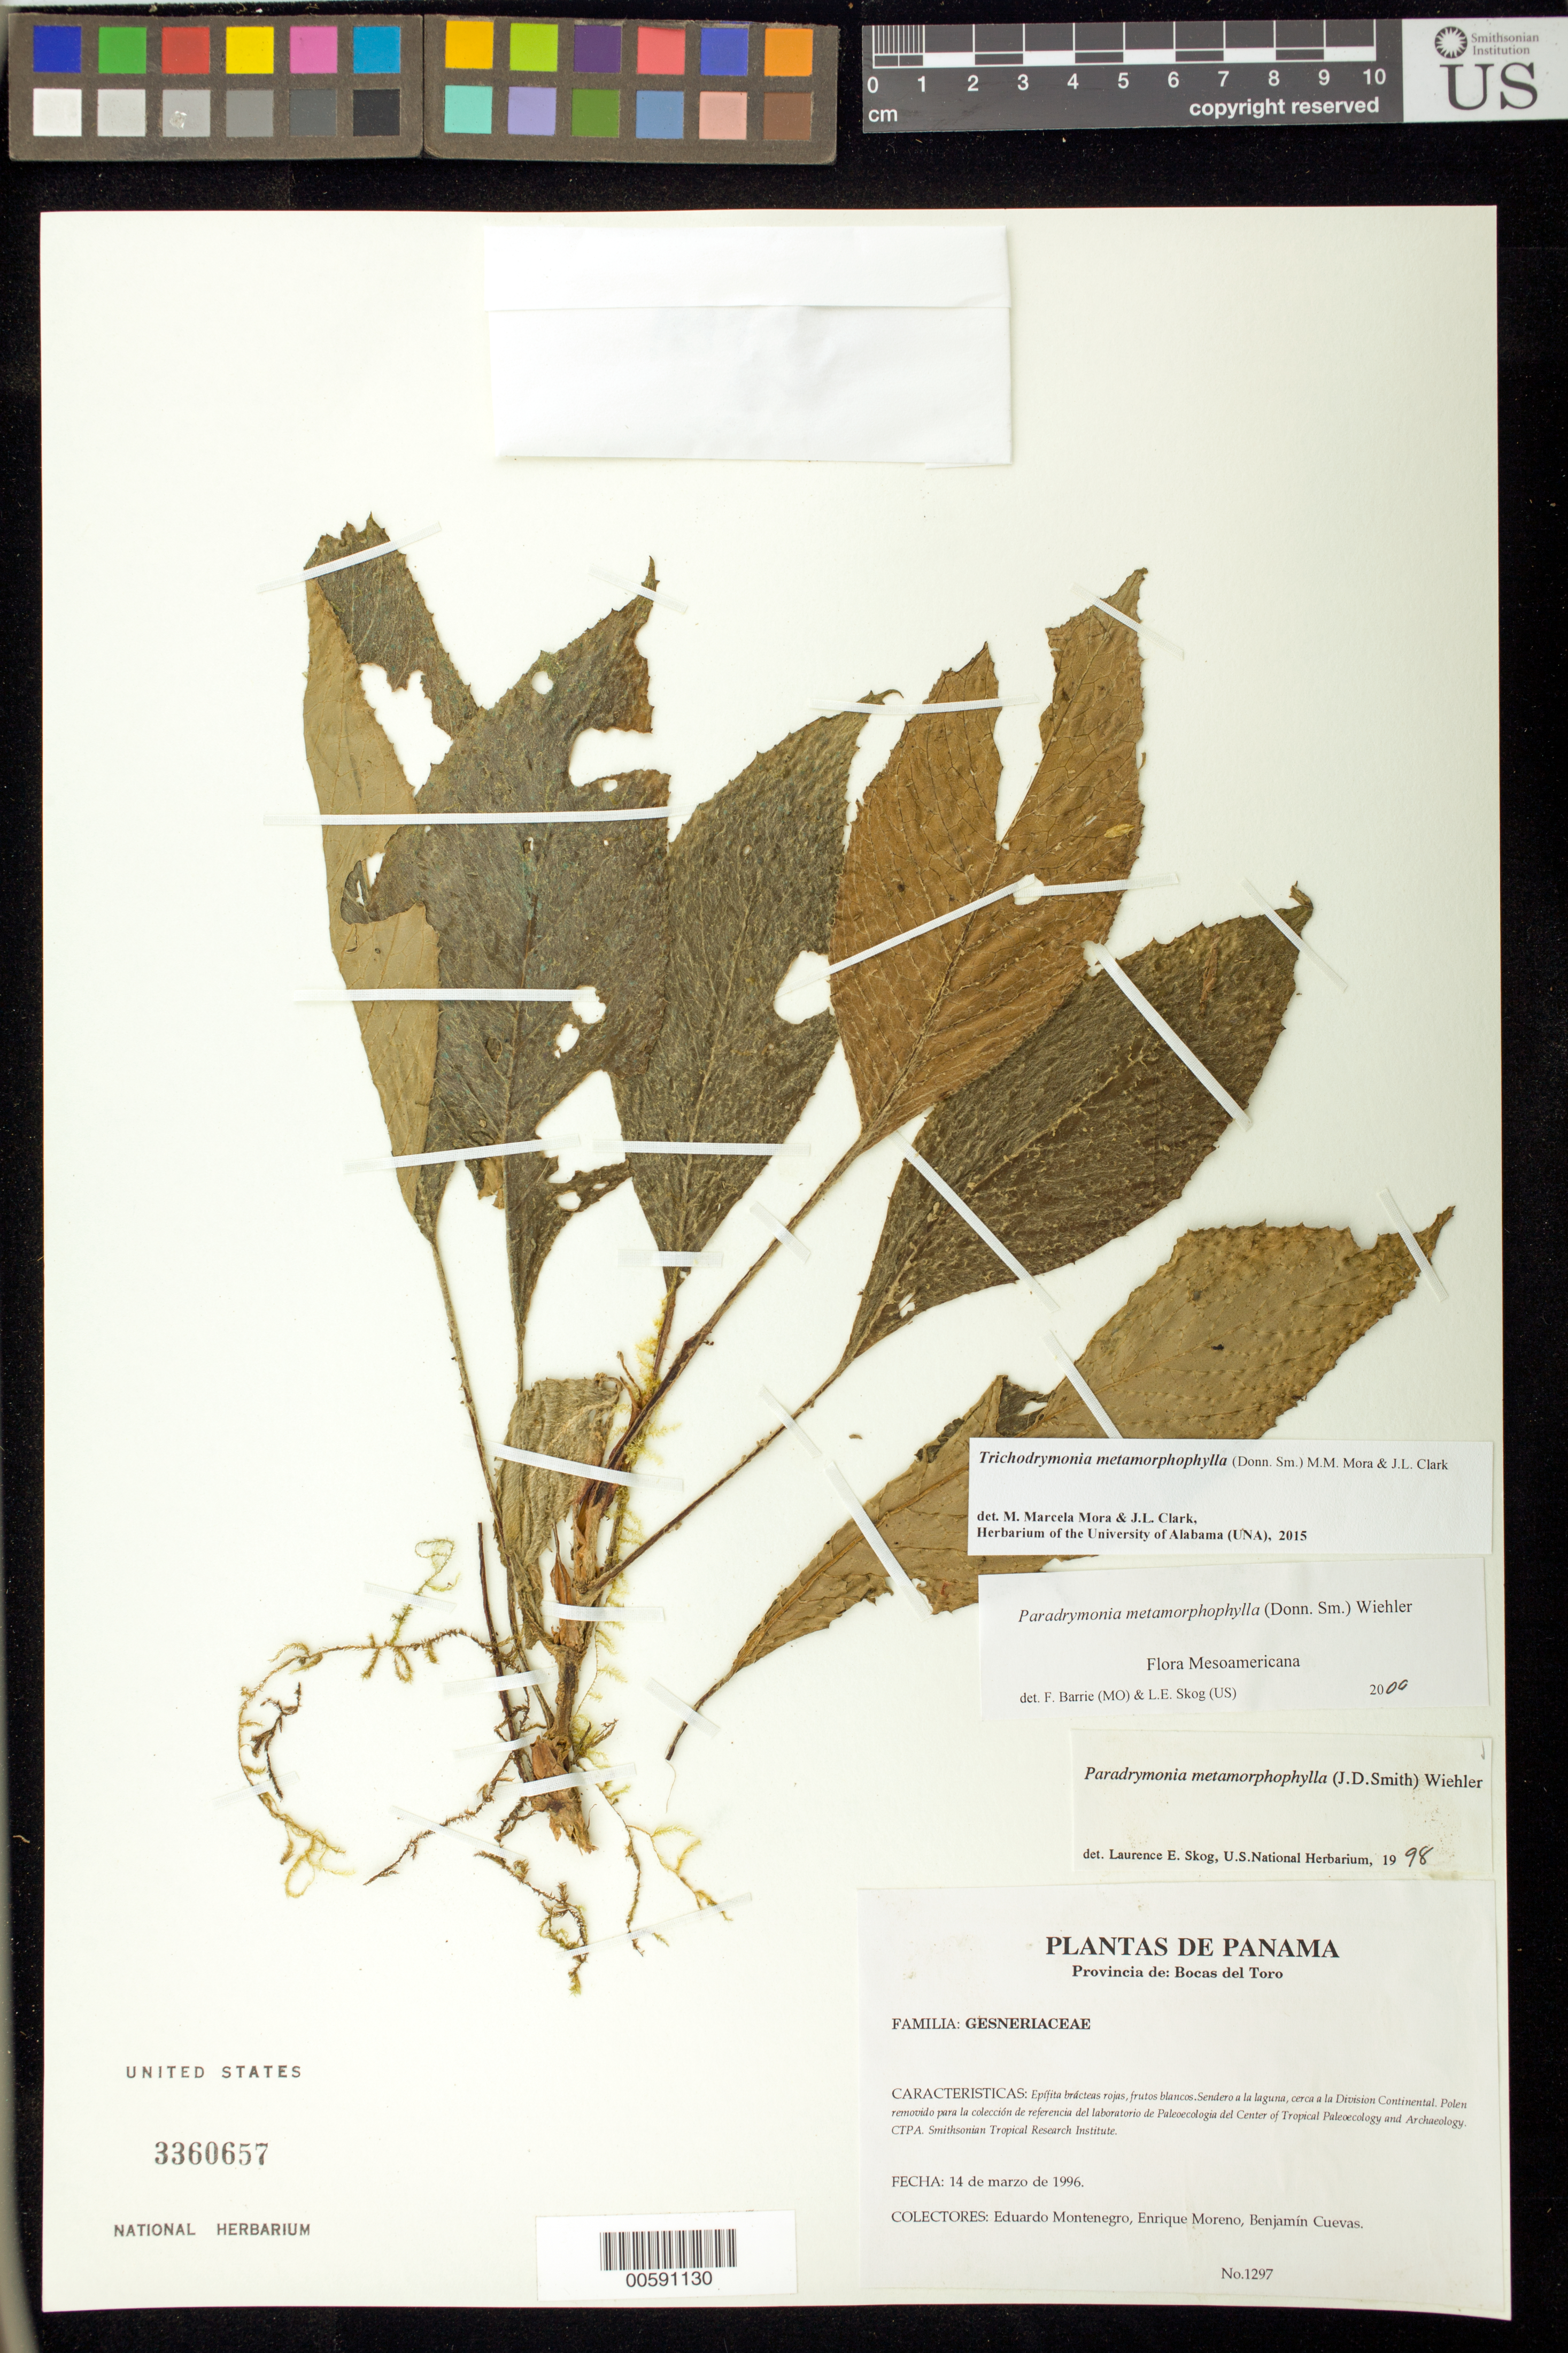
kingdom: Plantae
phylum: Tracheophyta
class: Magnoliopsida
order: Lamiales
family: Gesneriaceae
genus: Trichodrymonia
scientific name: Trichodrymonia metamorphophylla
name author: (Donn. Sm.) M.M. Mora & J.L. Clark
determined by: Mora, M. M.; Clark, J. L.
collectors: E. Montenegro, E. Moreno & B. Cuevas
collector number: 1297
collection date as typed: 14 Mar 1996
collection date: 1996-03-14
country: Panama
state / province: Bocas del Toro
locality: Sendero a la laguna, cerca a la Division Continental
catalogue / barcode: US 3360657